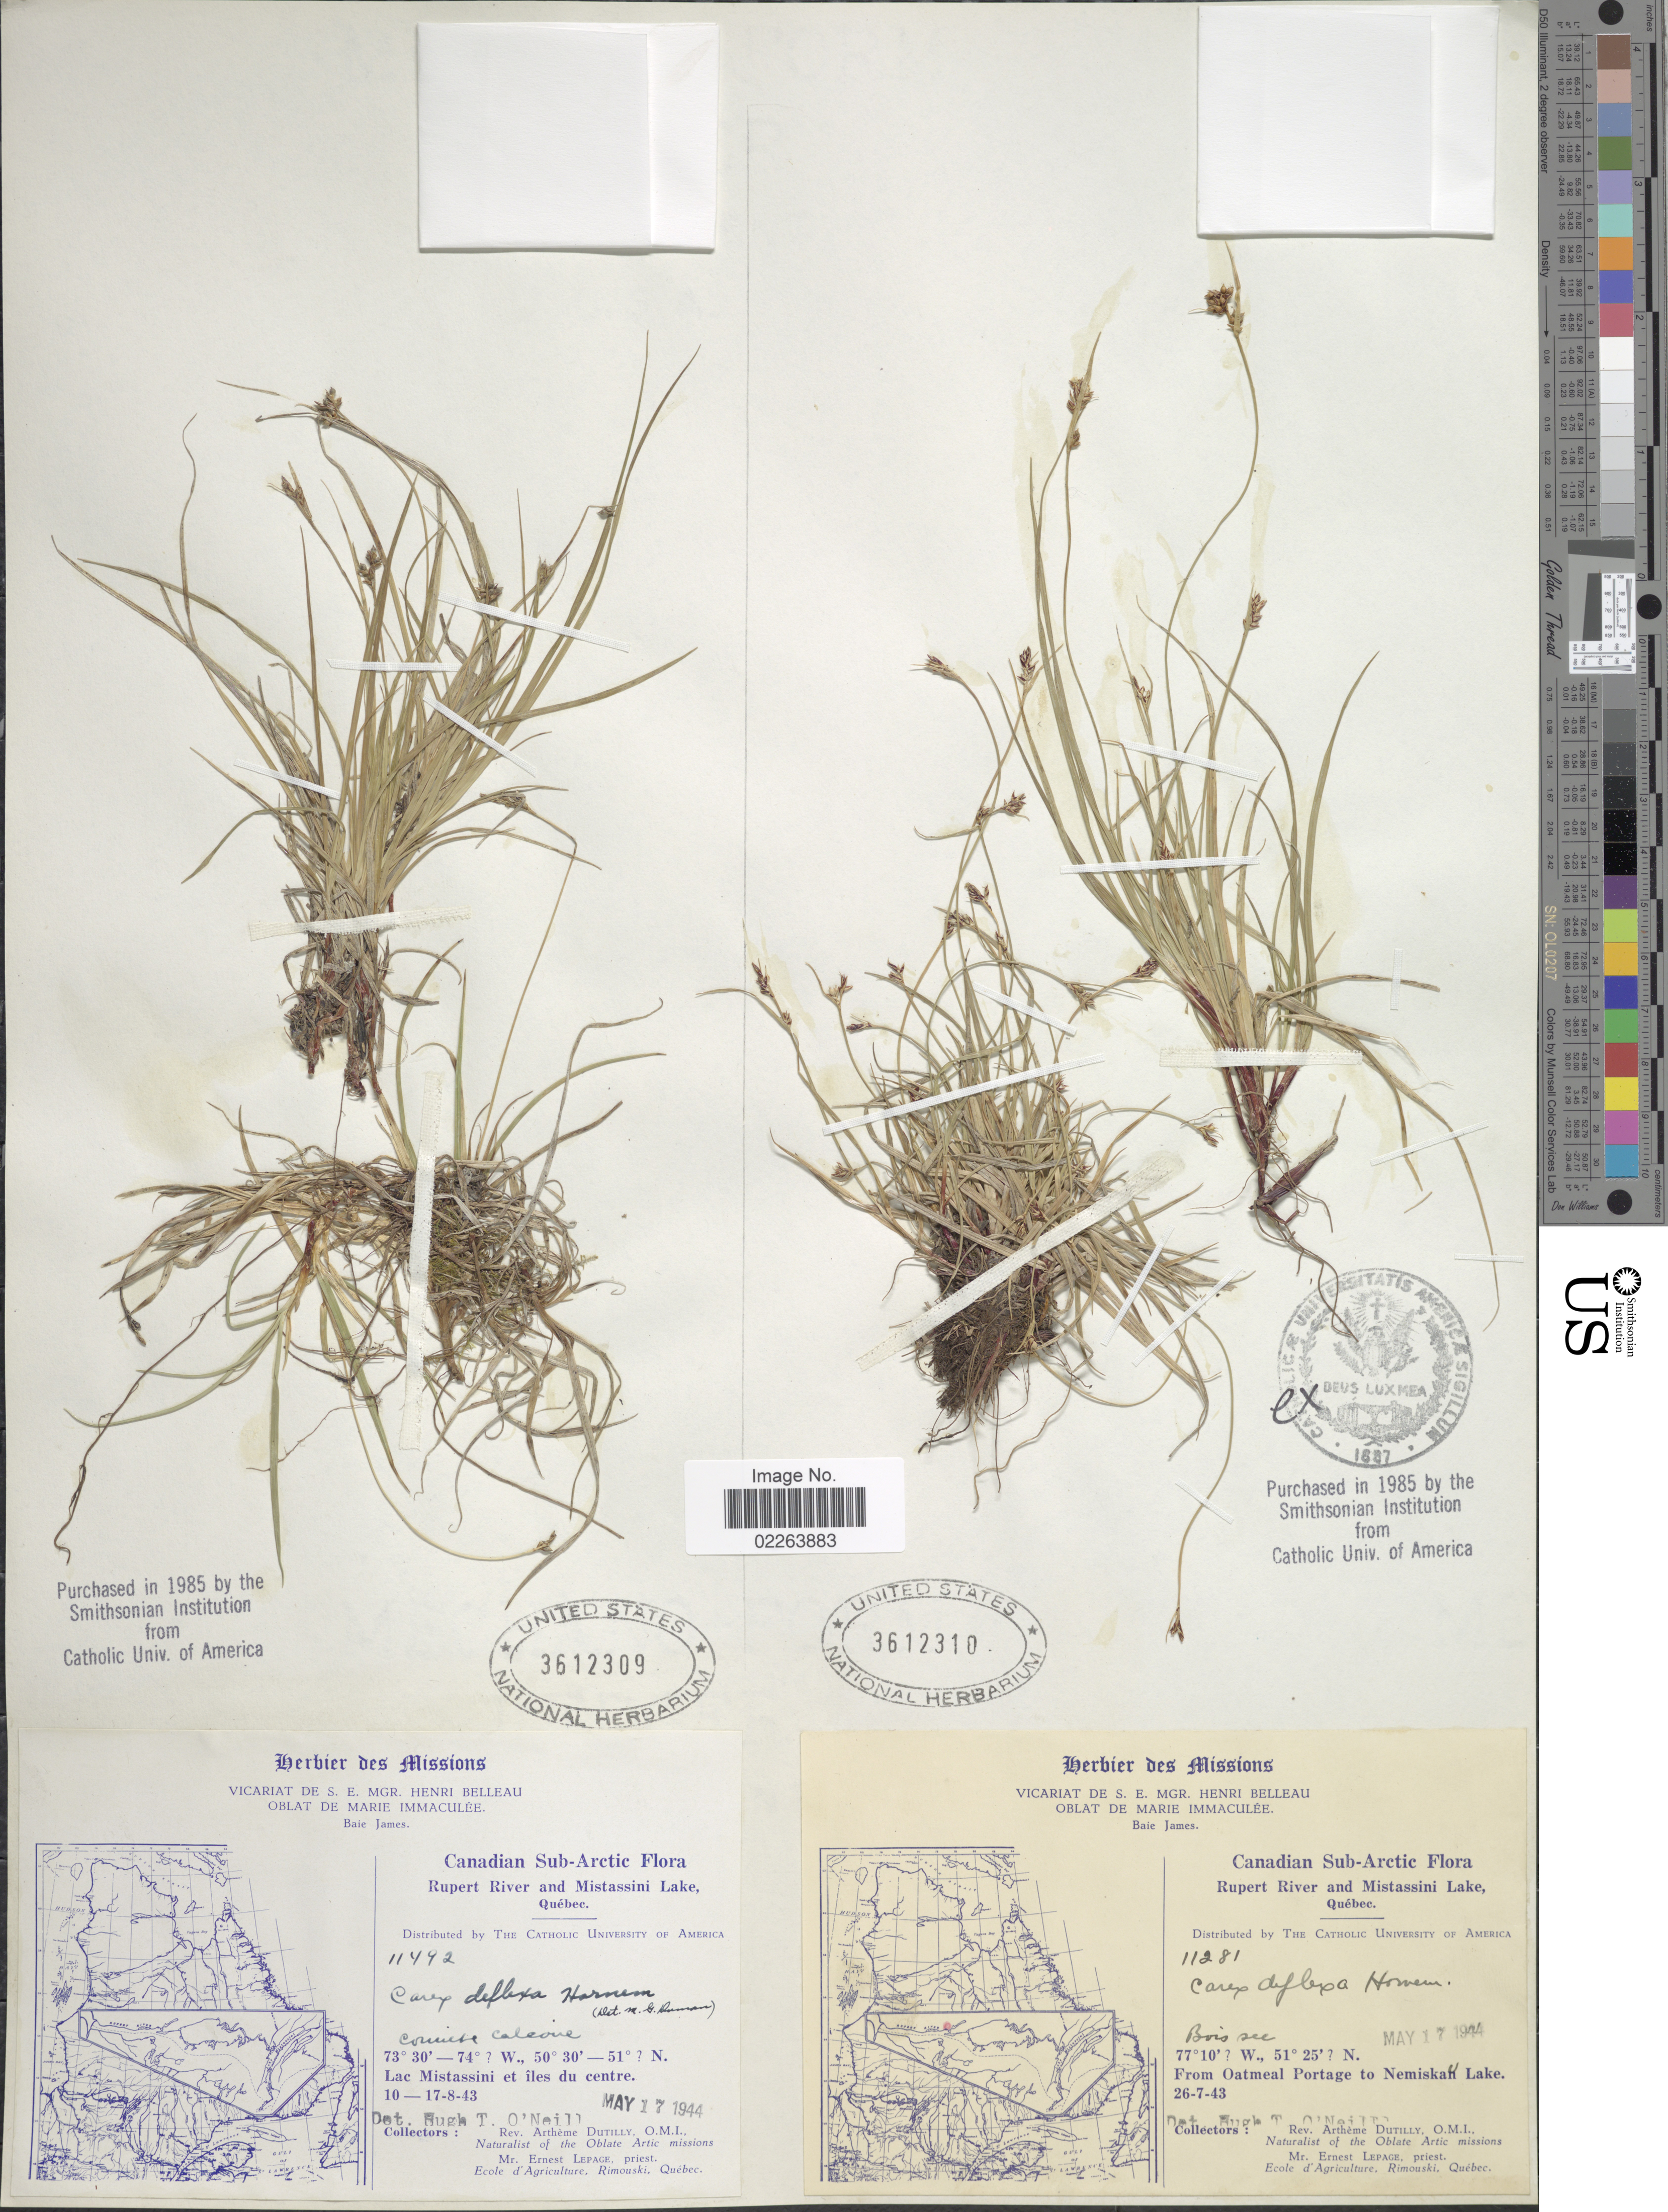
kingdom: Plantae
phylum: Tracheophyta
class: Liliopsida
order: Poales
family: Cyperaceae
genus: Carex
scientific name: Carex deflexa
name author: Hornem.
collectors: A. Dutilly & E. Lepage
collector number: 11492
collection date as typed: Transcribed d/m/y: 10/8/43 to 17/8/43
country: Canada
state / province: Quebec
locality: Canadian Sub-Arctic, Rupert River and Mistassini Lake, Lac Mistassini et îles du centre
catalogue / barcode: US 3612309